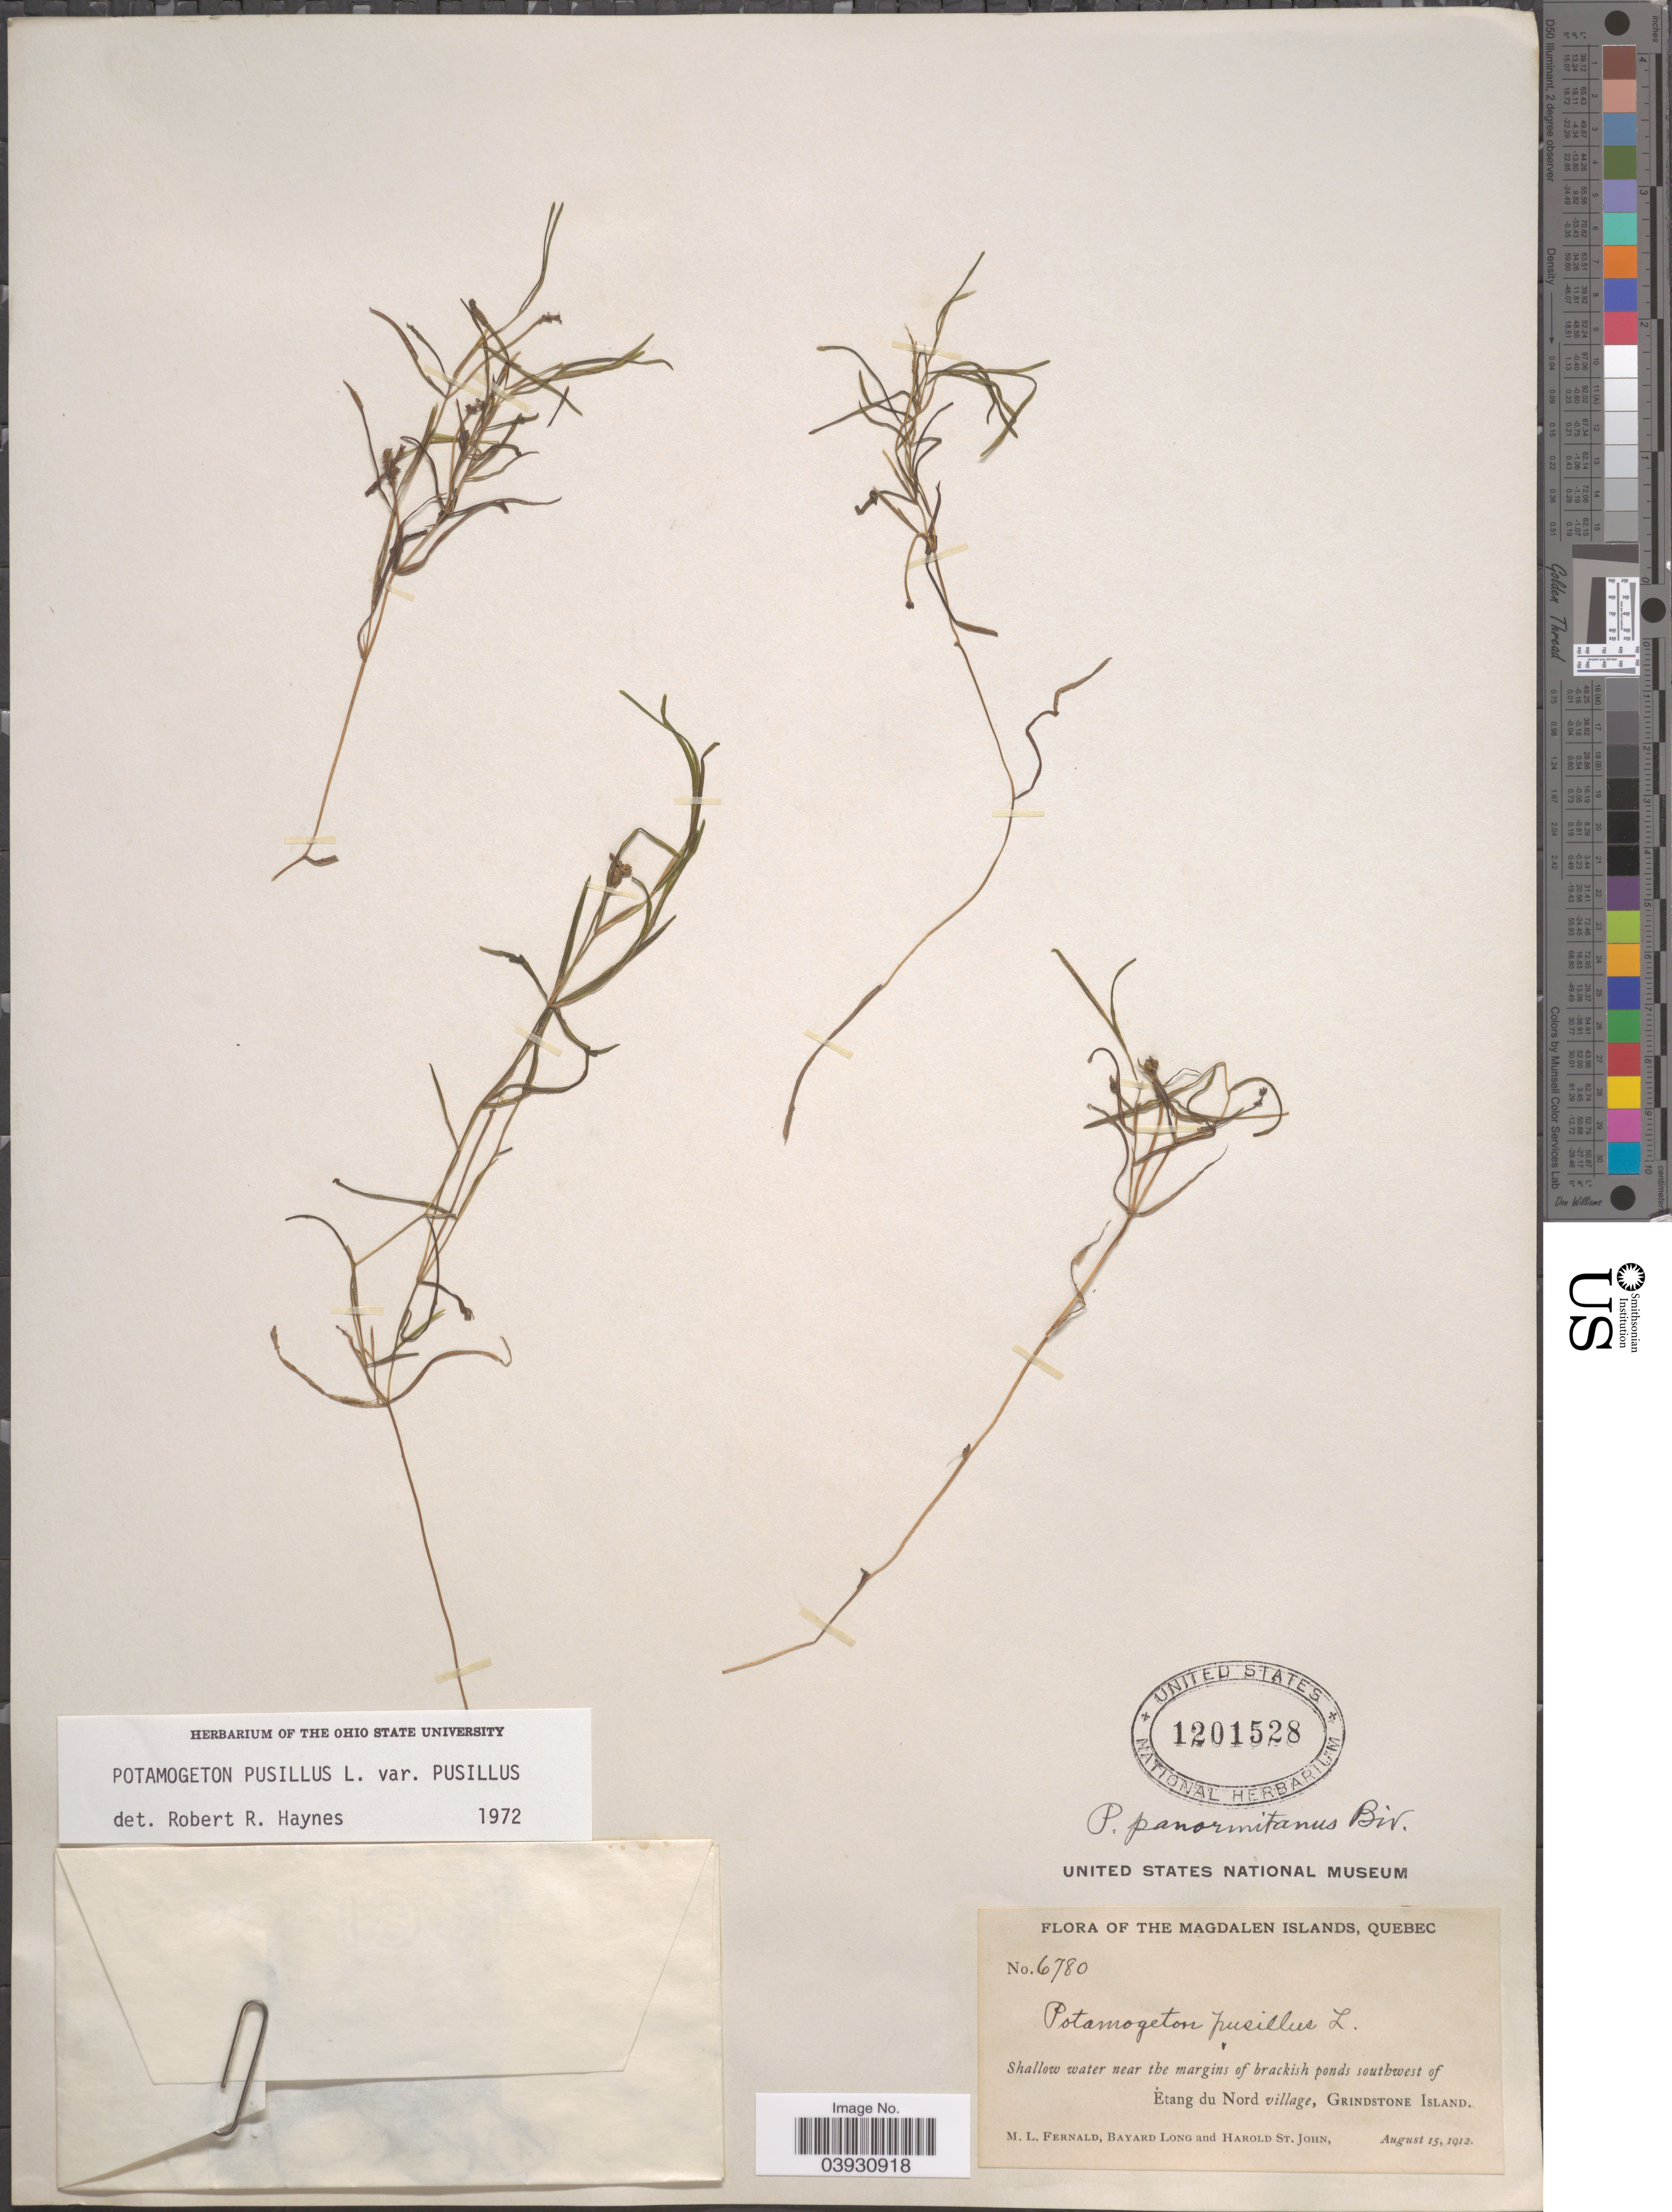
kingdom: Plantae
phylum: Tracheophyta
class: Liliopsida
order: Alismatales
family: Potamogetonaceae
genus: Potamogeton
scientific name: Potamogeton pusillus var. pusillus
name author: L.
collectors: M. L. Fernald, B. Long & H. St. John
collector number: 6780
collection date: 1912-08-15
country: Canada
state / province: Quebec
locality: Magdalen Islands. Shallow water near the margins of brackish ponds southwest of Étang du Nord village, Grindstone Island.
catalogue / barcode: US 1201528